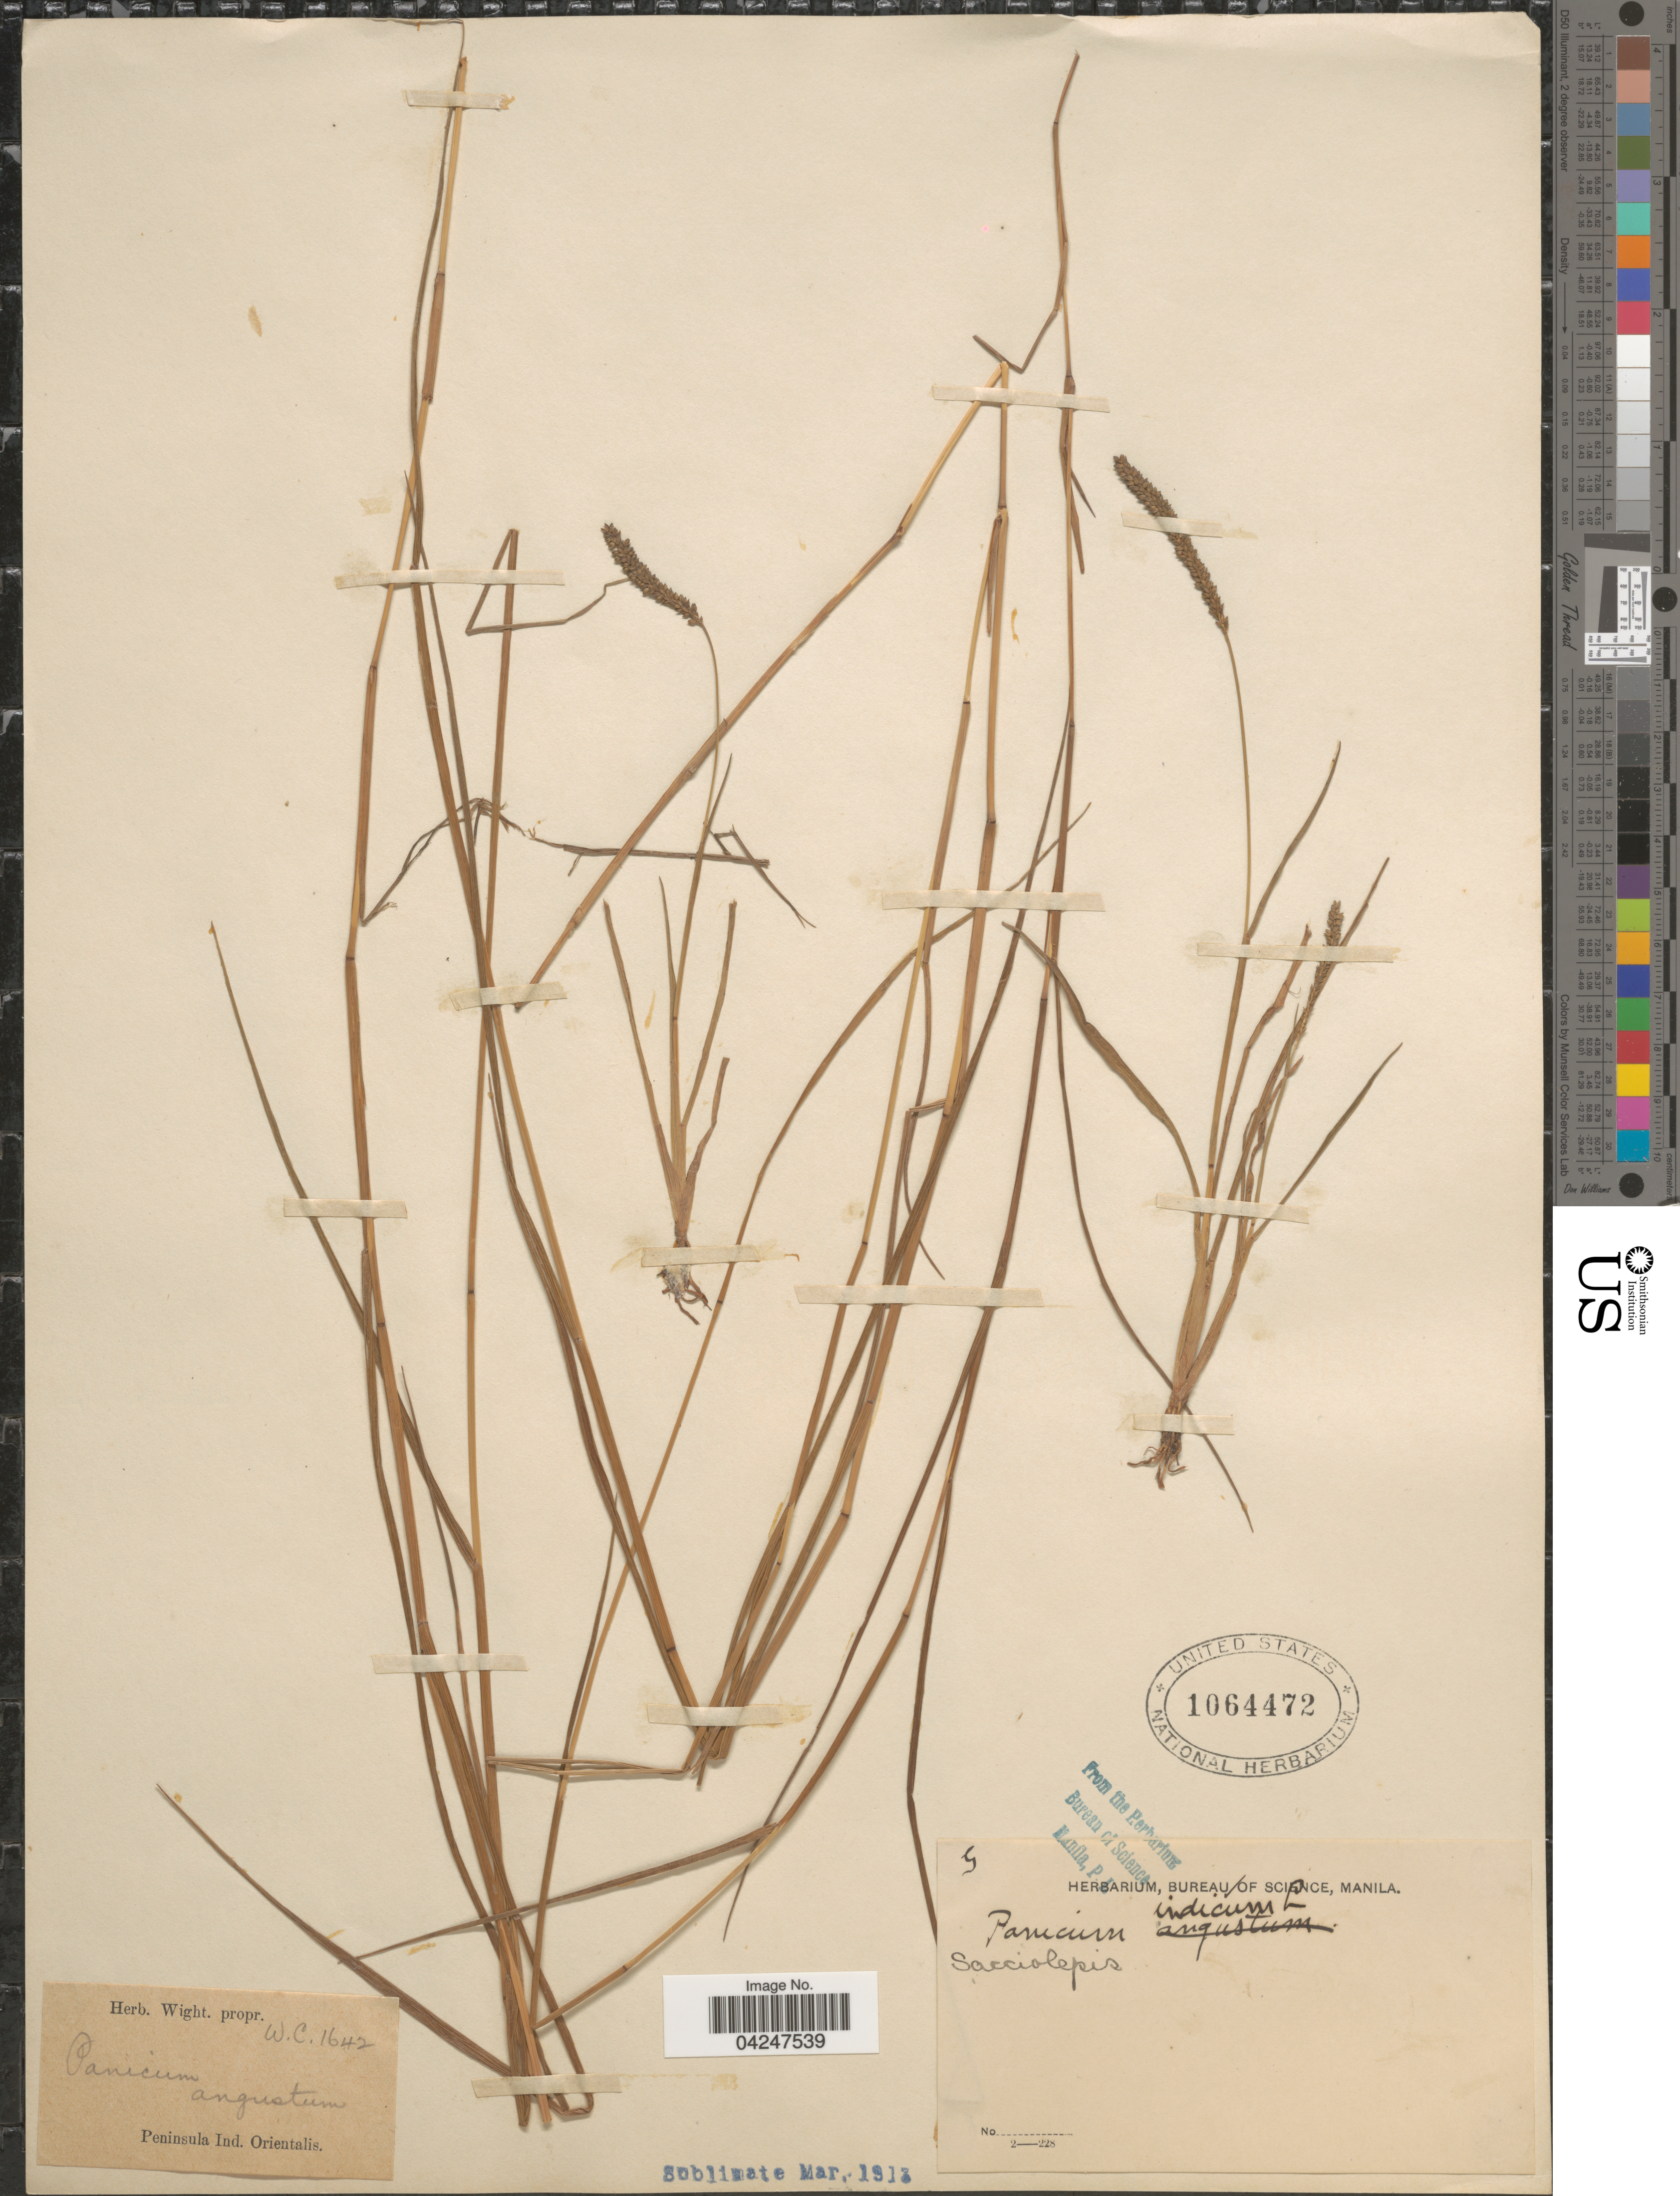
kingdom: Plantae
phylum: Tracheophyta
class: Liliopsida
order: Poales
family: Poaceae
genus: Sacciolepis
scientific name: Sacciolepis myosuroides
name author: (R. Br.) Chase ex E.G. Camus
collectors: ex Herb. Wight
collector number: W.C.1642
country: India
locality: Peninsula Ind. Orientalis.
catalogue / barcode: US 1064472